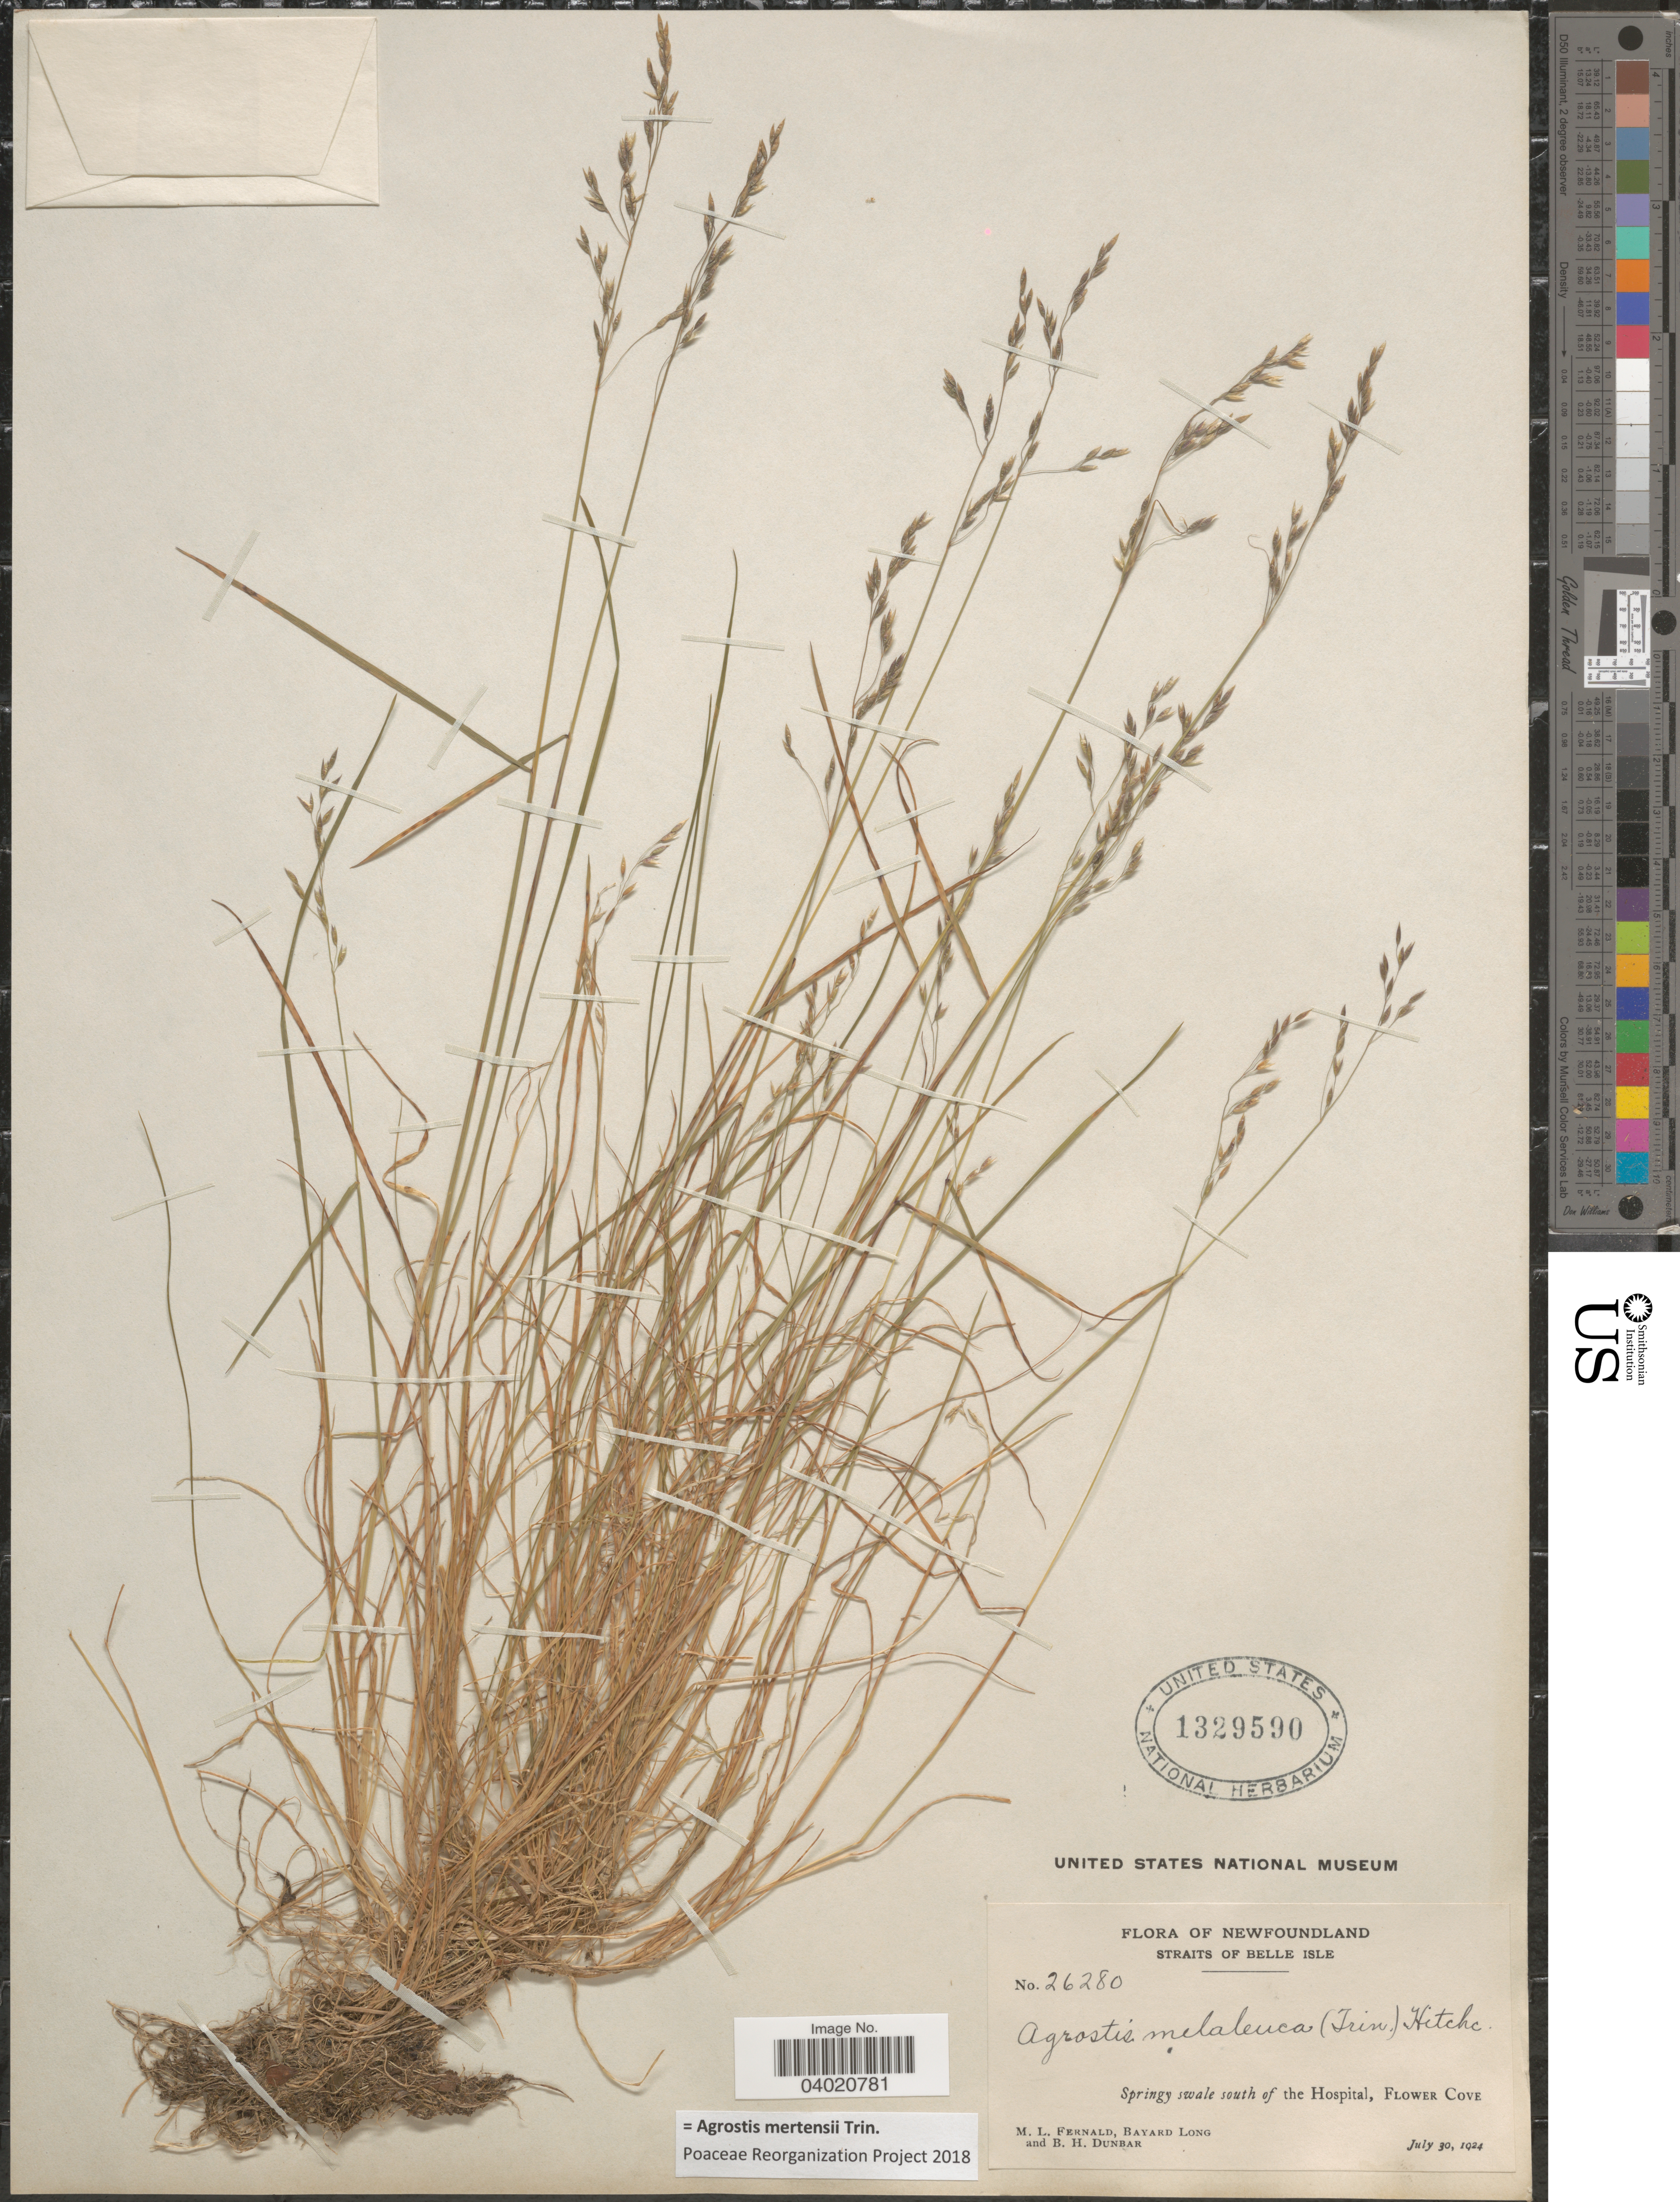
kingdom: Plantae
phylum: Tracheophyta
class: Liliopsida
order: Poales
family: Poaceae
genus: Agrostis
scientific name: Agrostis mertensii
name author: Trin.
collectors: M. L. Fernald, B. Long & B. Dunbar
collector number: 26280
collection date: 1924-07-30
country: Canada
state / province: Newfoundland and Labrador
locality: Straits of Belle Isle. Springy swale south of the Hospital, Flower Cove.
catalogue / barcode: US 1329590